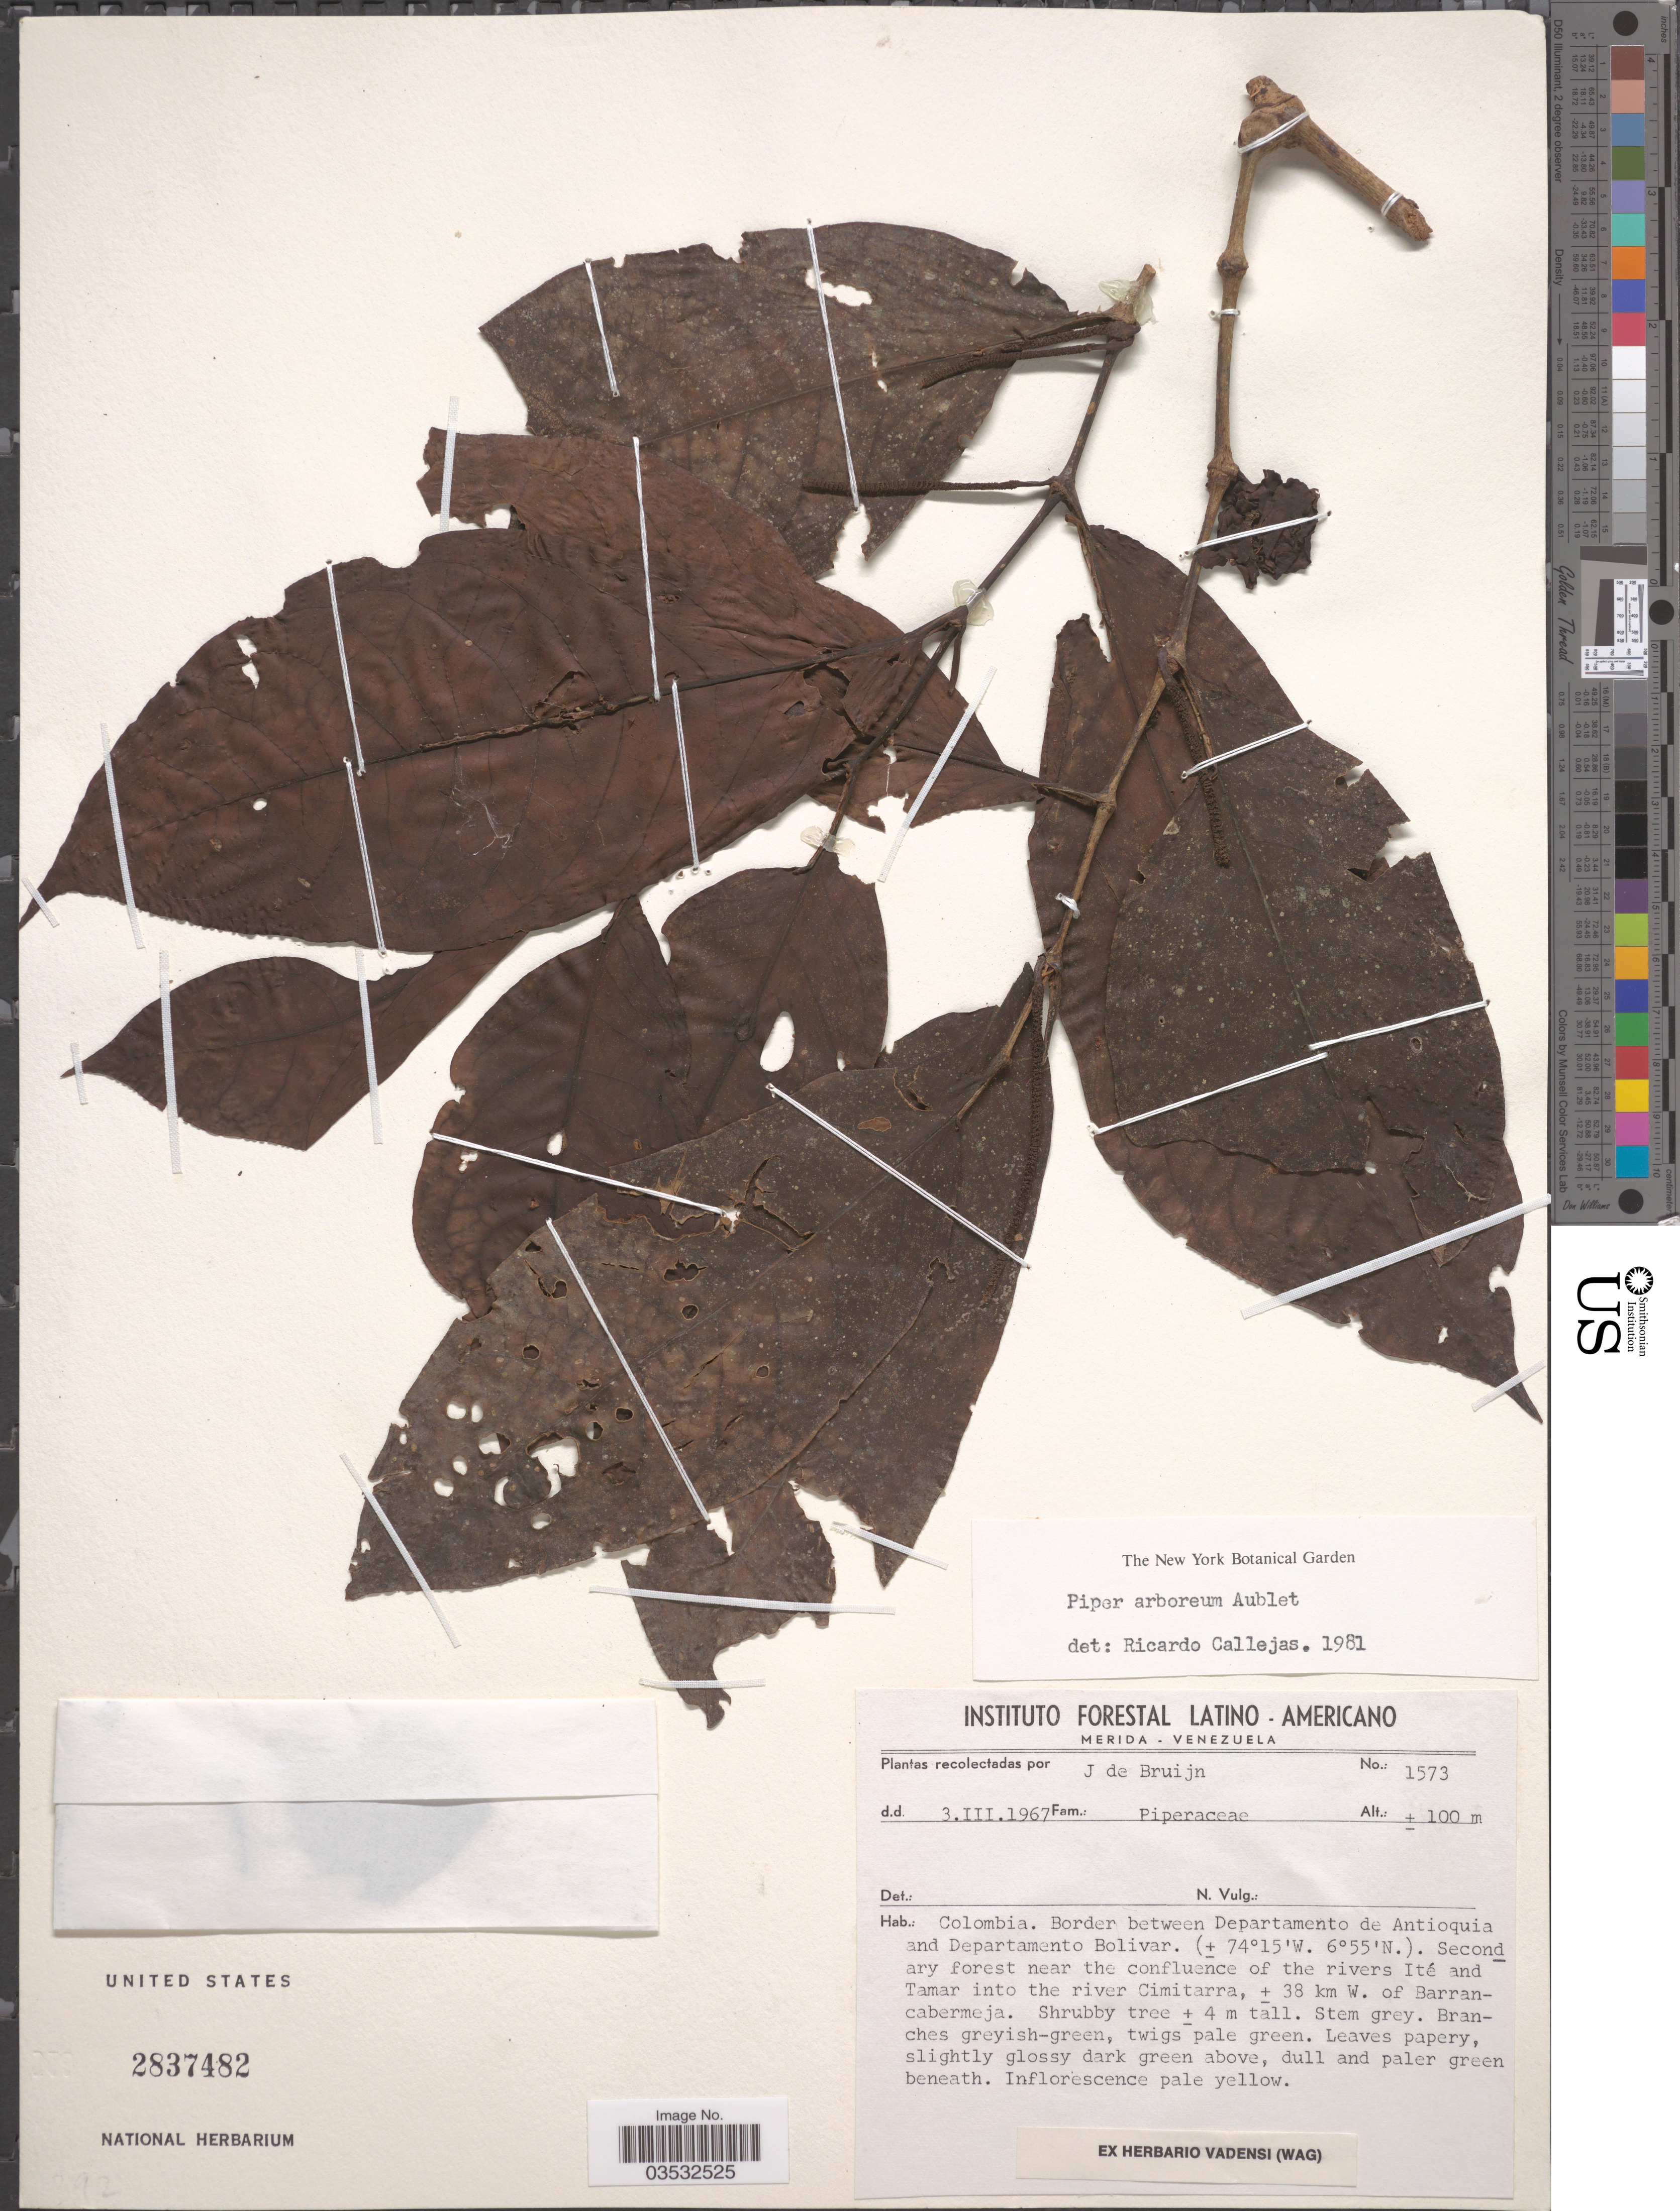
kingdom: Plantae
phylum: Tracheophyta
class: Magnoliopsida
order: Piperales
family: Piperaceae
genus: Piper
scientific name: Piper arboreum var. arboreum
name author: Aubl.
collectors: J. Bruijn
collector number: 1573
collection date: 1967-03-03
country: Colombia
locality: Border between Departamento de Antioquia and Departamento Bolivar. Secondary forest near the confluence of the rivers Ité and Tamar into ± 38 km W. of Barrancabermeja.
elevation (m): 100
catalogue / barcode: US 2837482